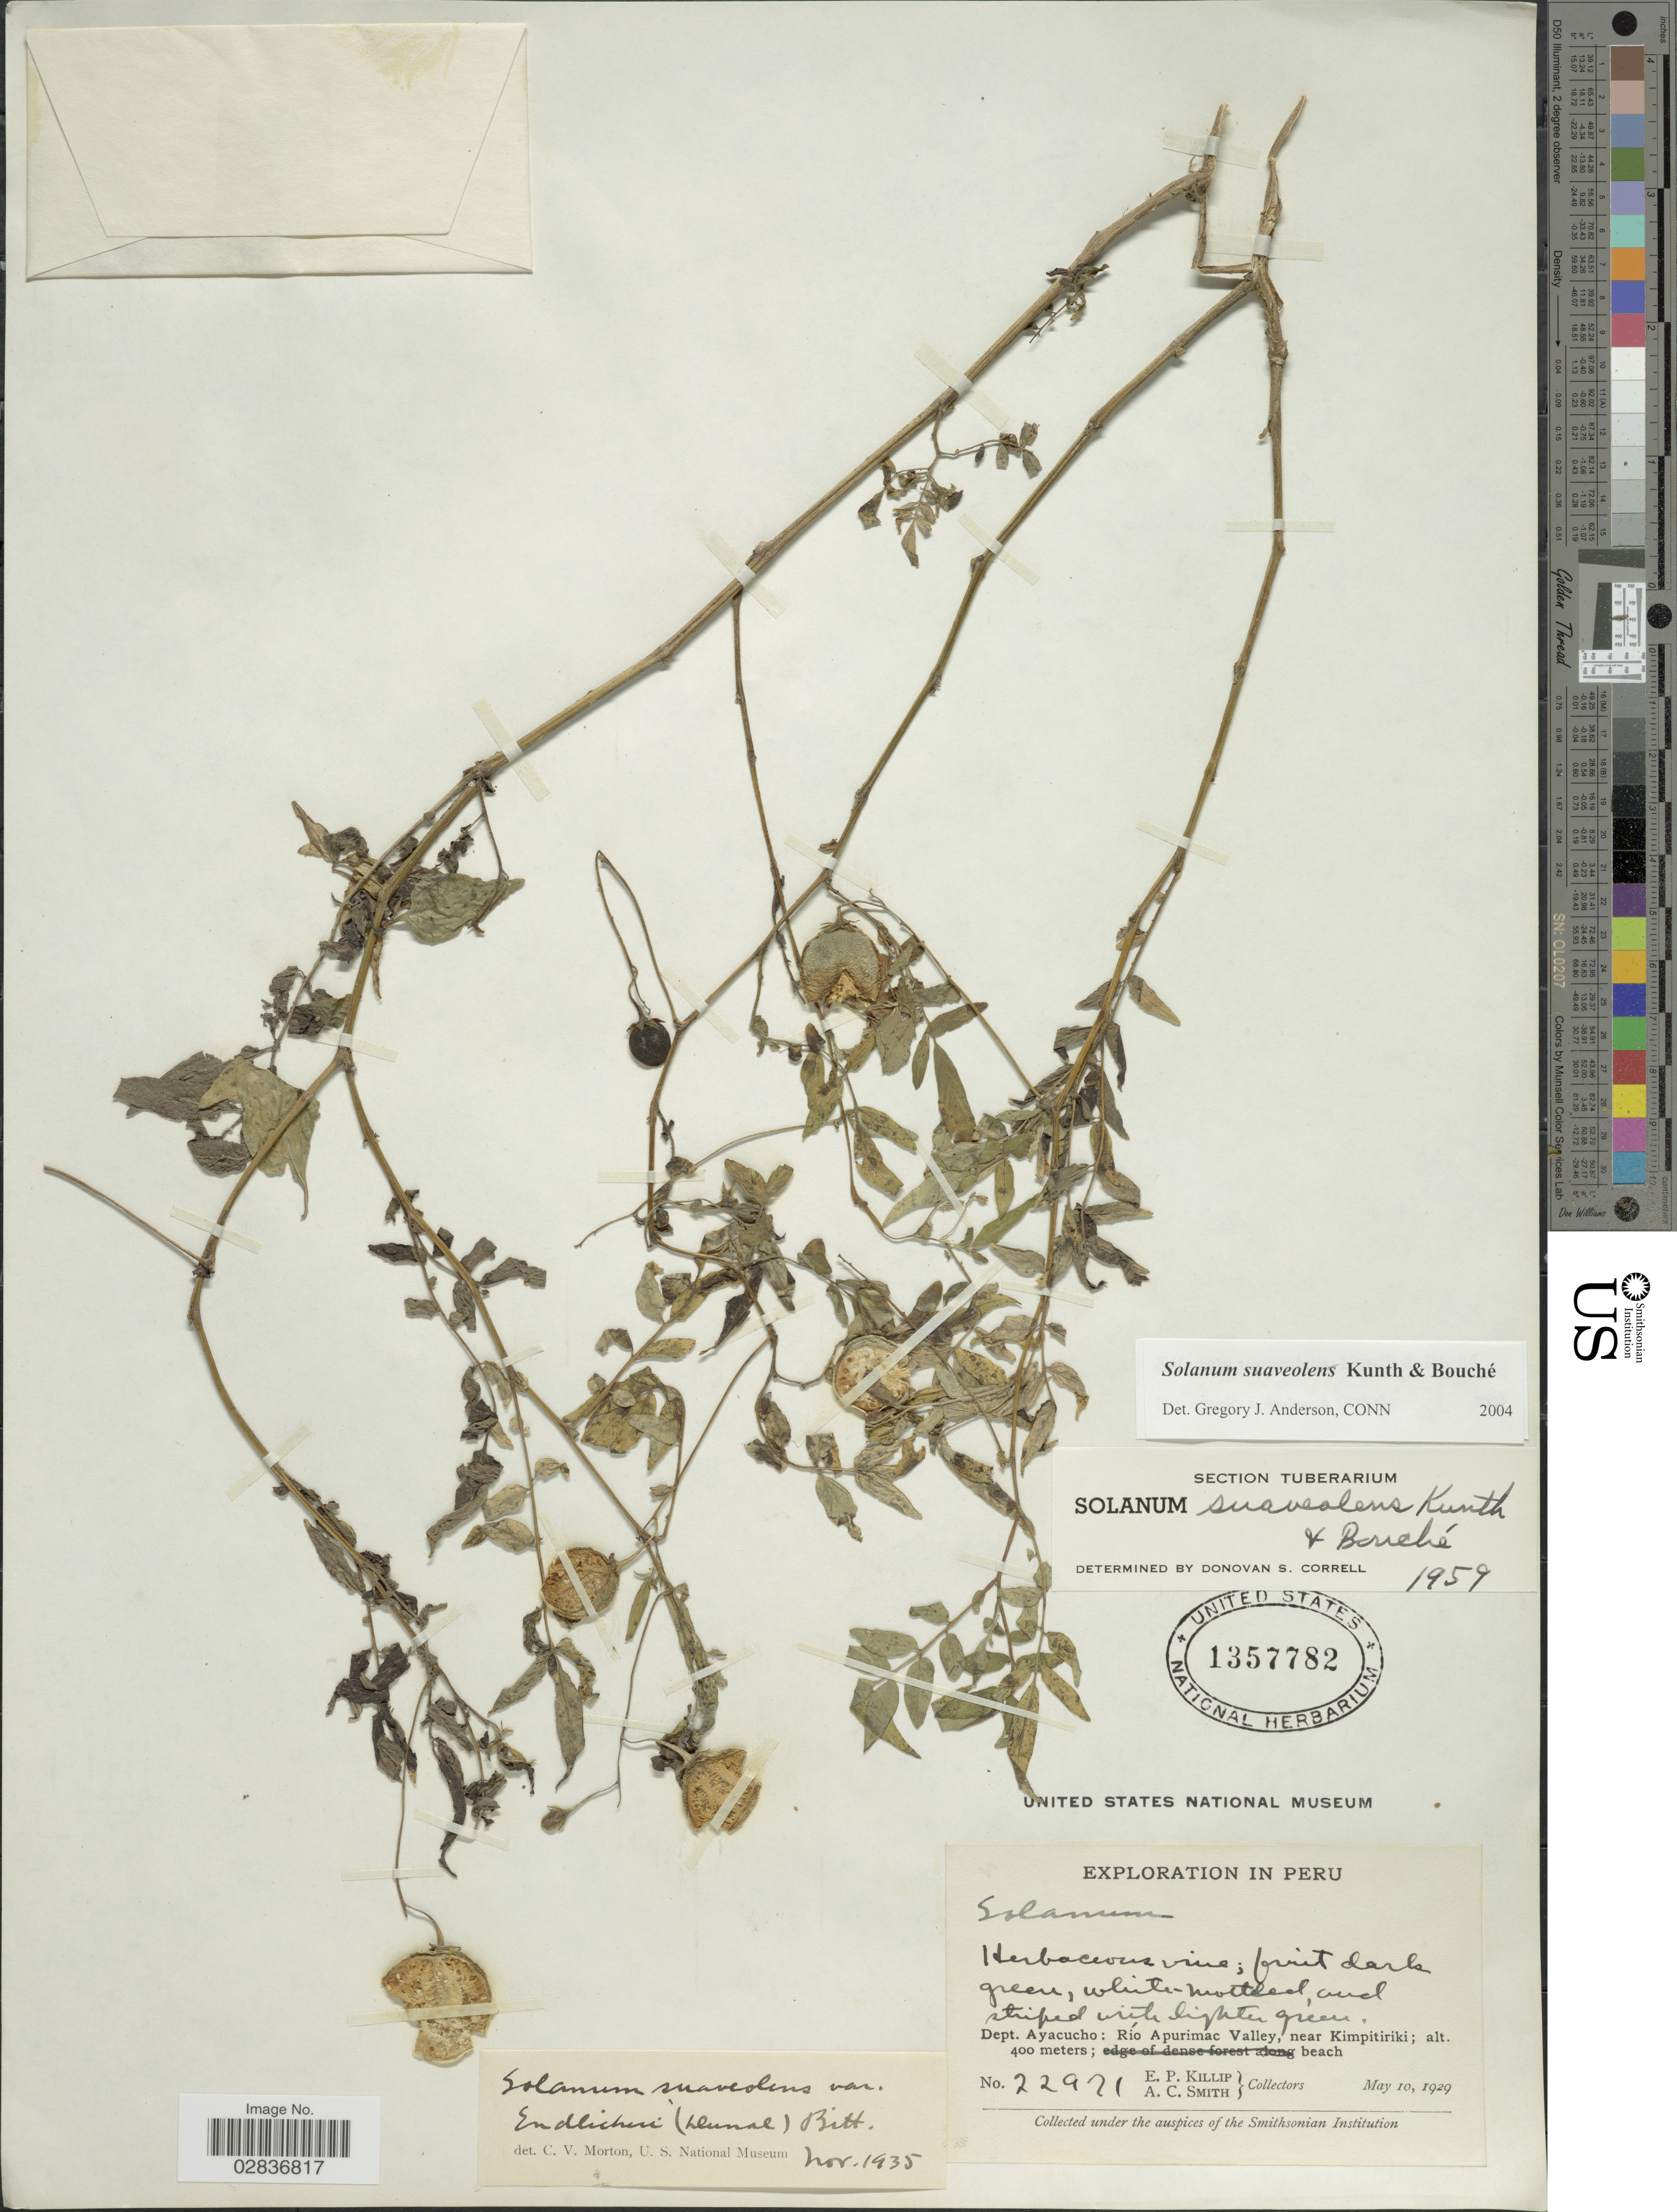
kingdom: Plantae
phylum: Tracheophyta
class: Magnoliopsida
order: Solanales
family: Solanaceae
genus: Solanum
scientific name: Solanum suaveolens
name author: Kunth & C.D. Bouché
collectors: E. P. Killip & A. C. Smith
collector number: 22971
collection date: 1929-05-10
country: Peru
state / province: Ayacucho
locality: Dept. Ayacucho: Río Apurimac Valley, near Kimpitiriki.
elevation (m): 400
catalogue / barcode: US 1357782